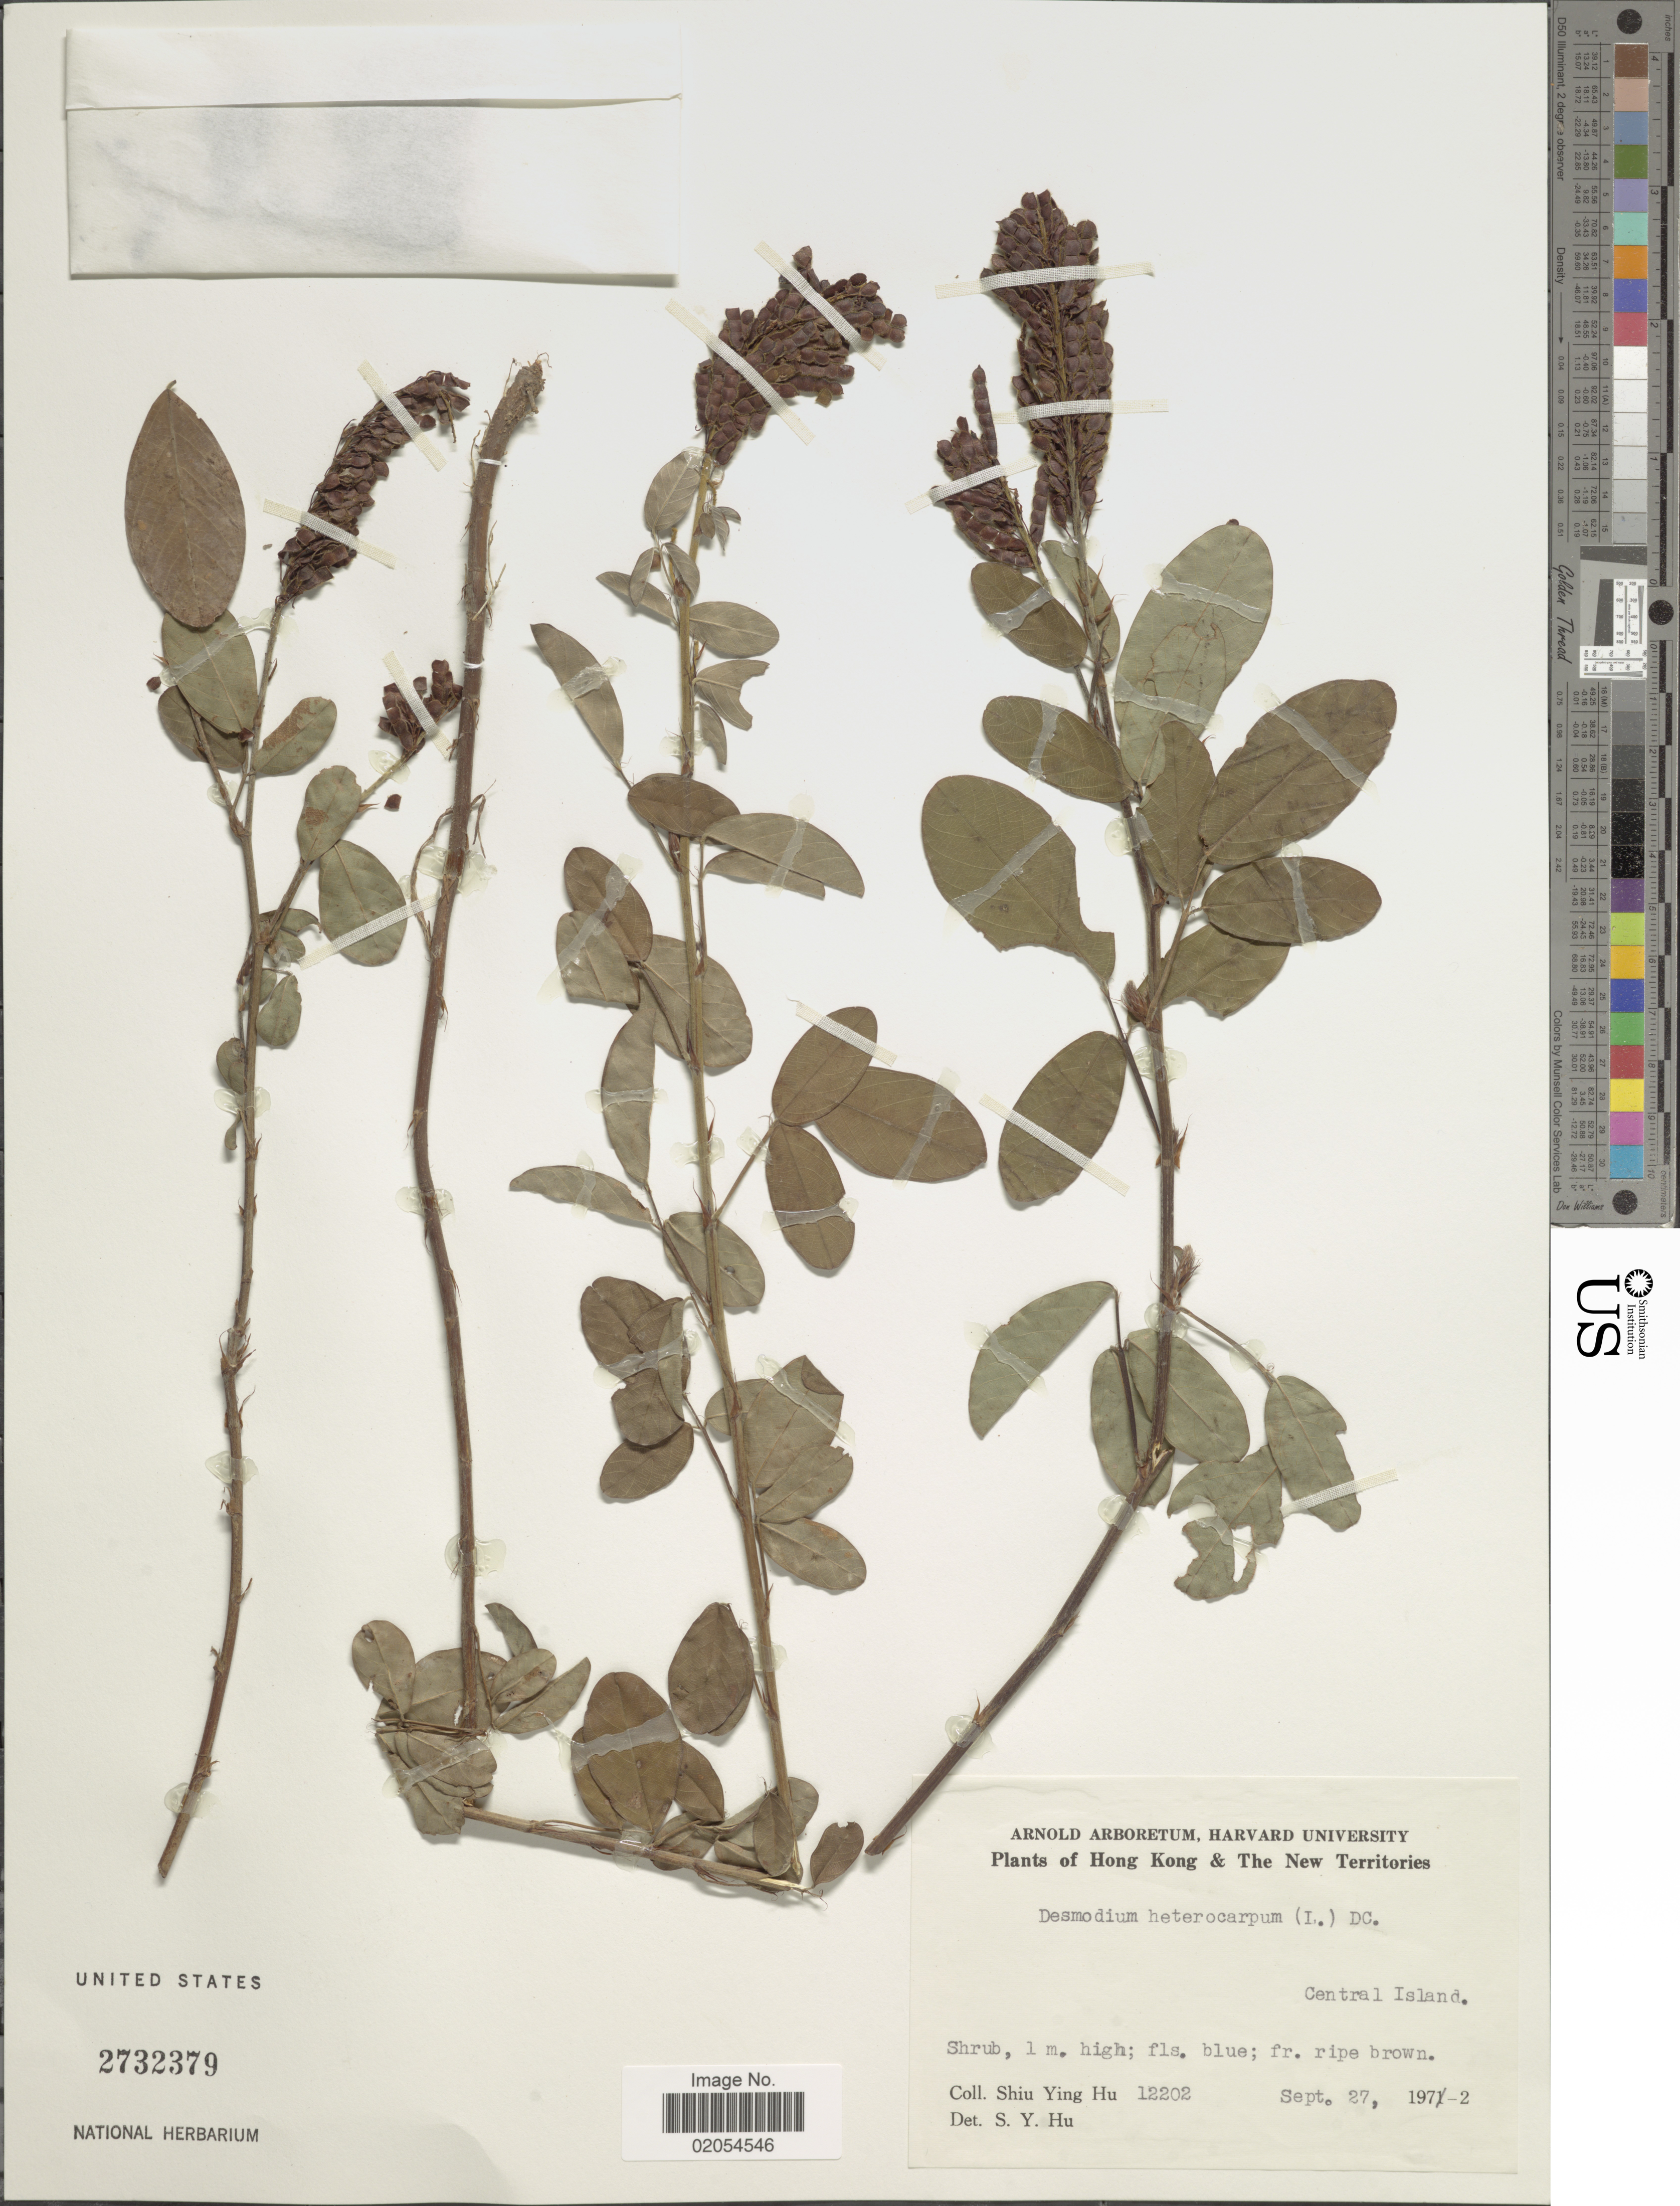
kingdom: Plantae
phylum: Tracheophyta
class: Magnoliopsida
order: Fabales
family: Fabaceae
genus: Grona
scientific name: Grona heterocarpos var. strigosa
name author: (Meeuwen) H. Ohashi & K. Ohashi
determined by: Strong, Mark T., (BOT), Smithsonian Institution - National Museum of Natural History (UNITED STATES)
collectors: S. Y. Hu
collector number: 12202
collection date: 1972-09-27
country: China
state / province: Hong Kong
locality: Hong Kong & The New Territories, Central Island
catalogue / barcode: US 2732379